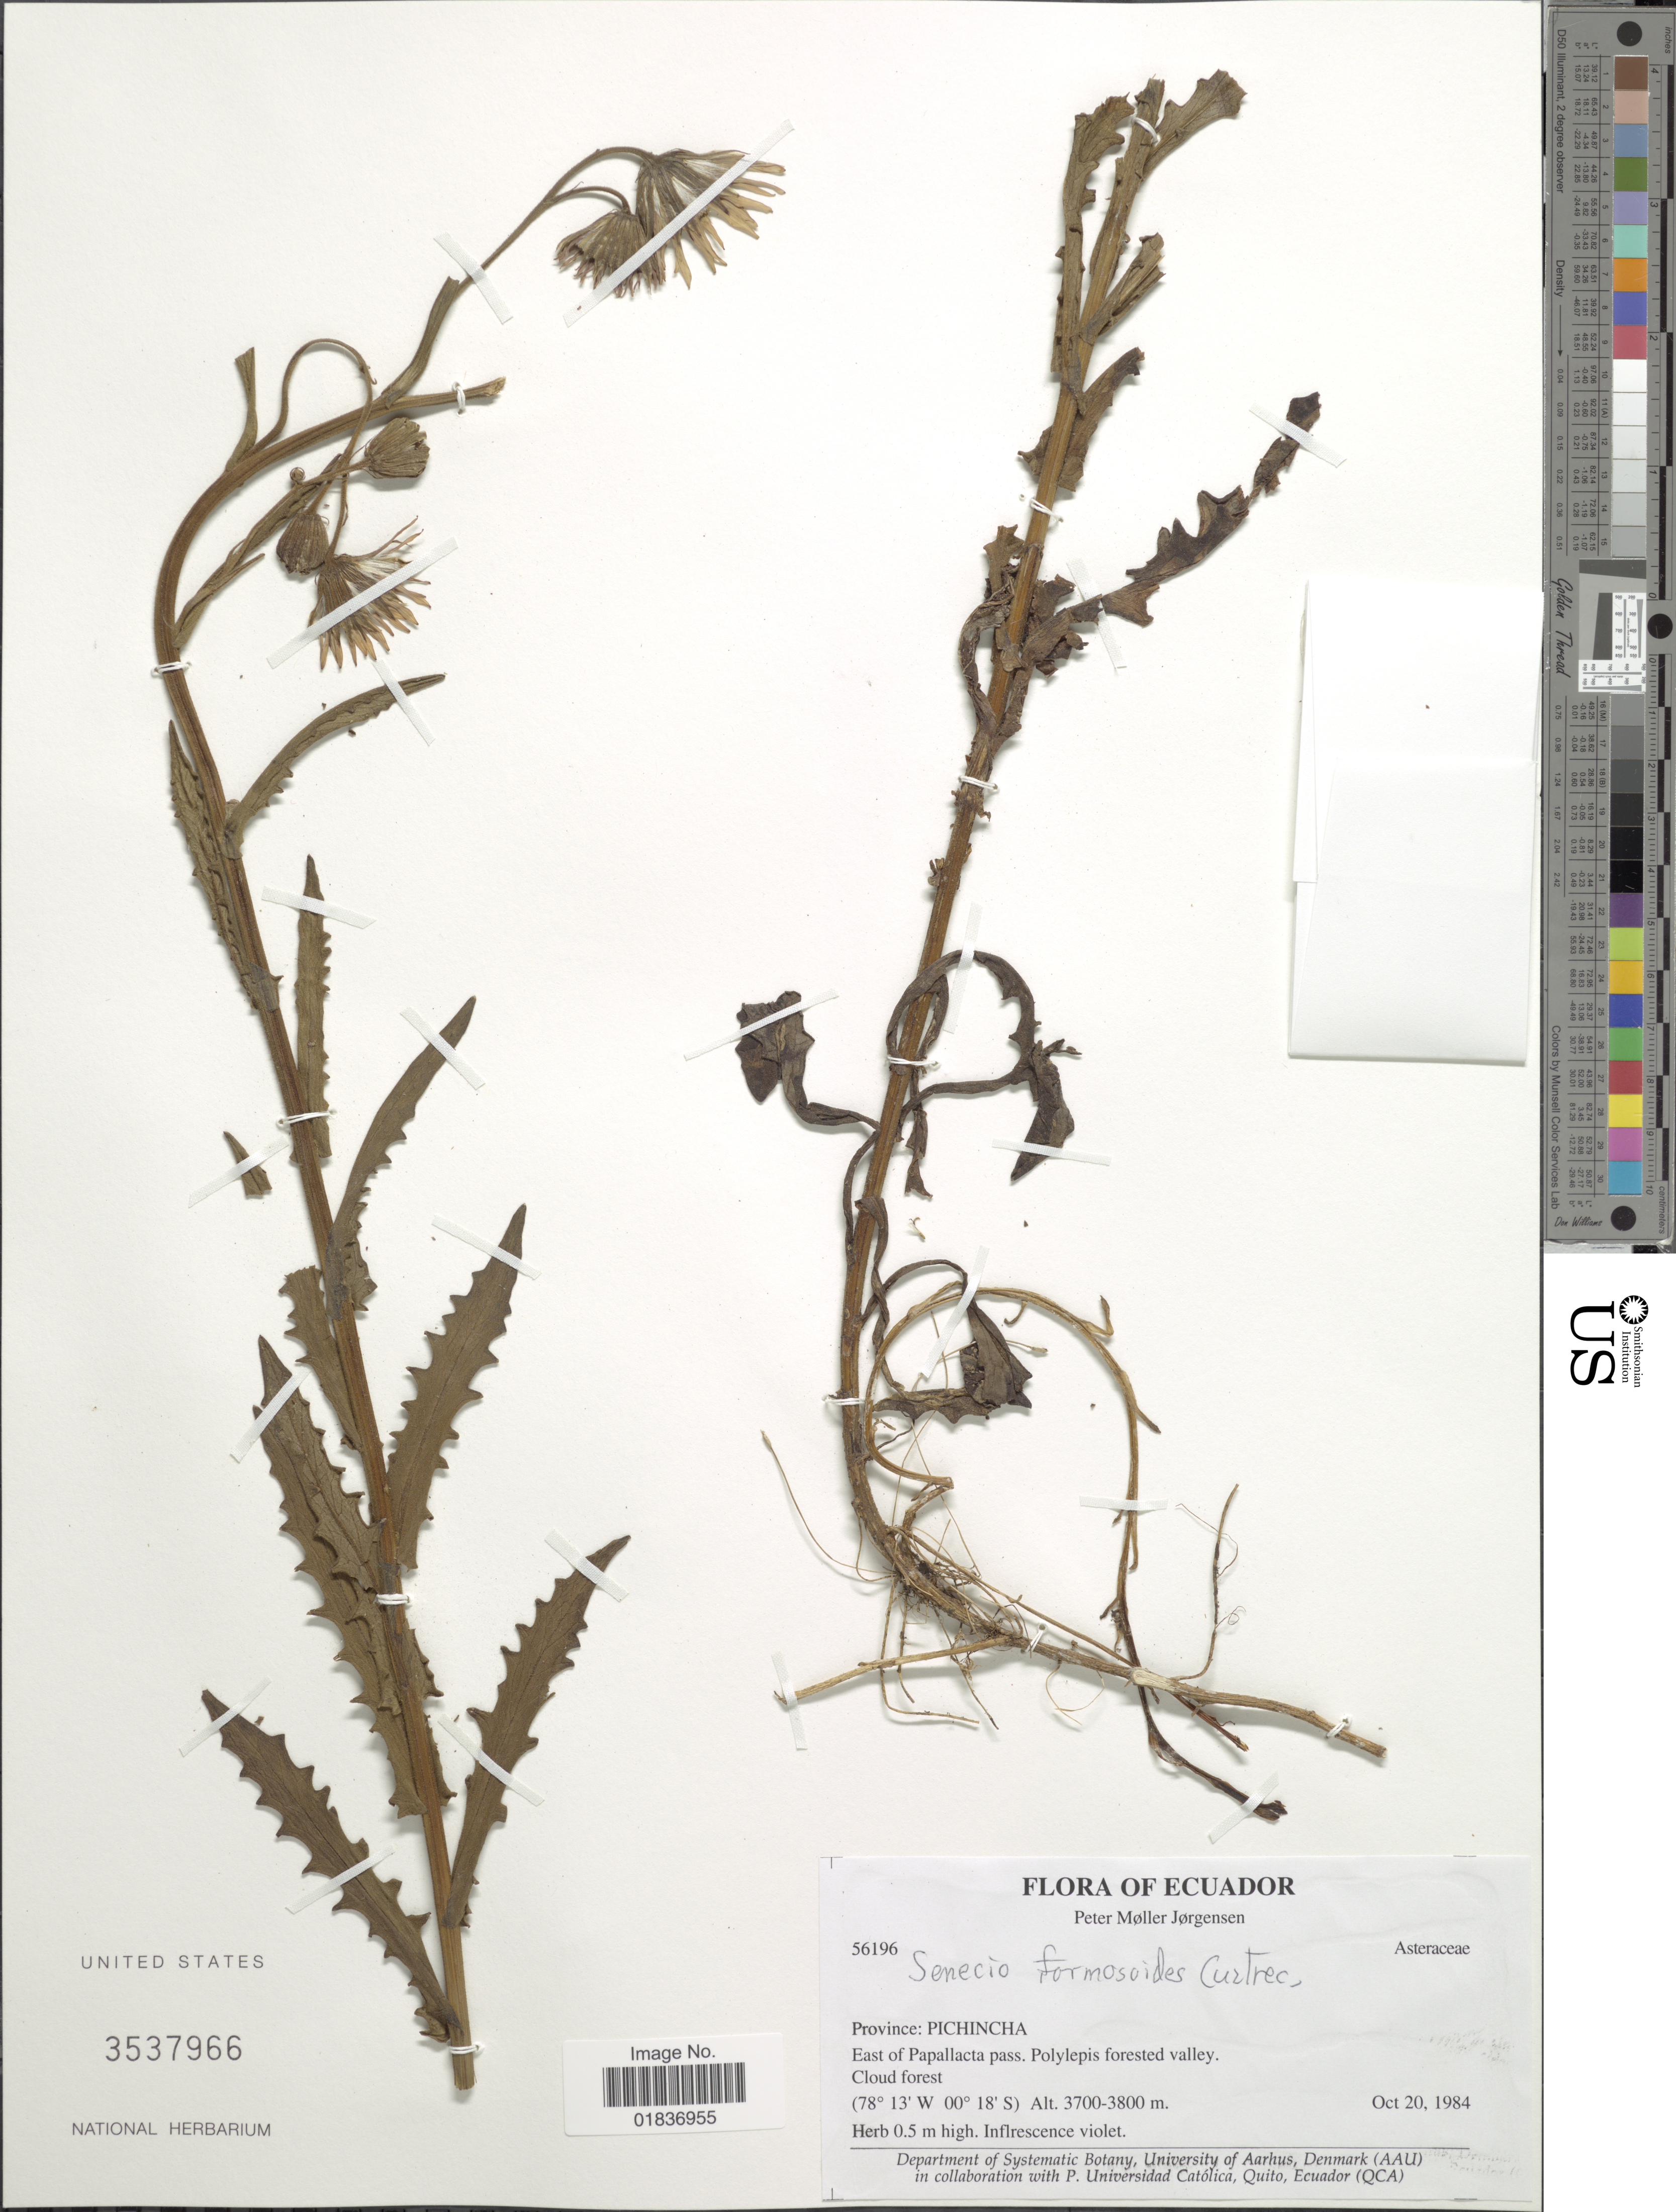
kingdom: Plantae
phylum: Tracheophyta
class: Magnoliopsida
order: Asterales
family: Asteraceae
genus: Senecio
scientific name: Senecio formosoides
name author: Cuatrec.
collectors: P. M. Jørgensen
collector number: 56196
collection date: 1984-10-20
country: Ecuador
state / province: Pichincha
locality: Province: Pichincha. East of Papallacta pass.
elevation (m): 3700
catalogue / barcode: US 3537966